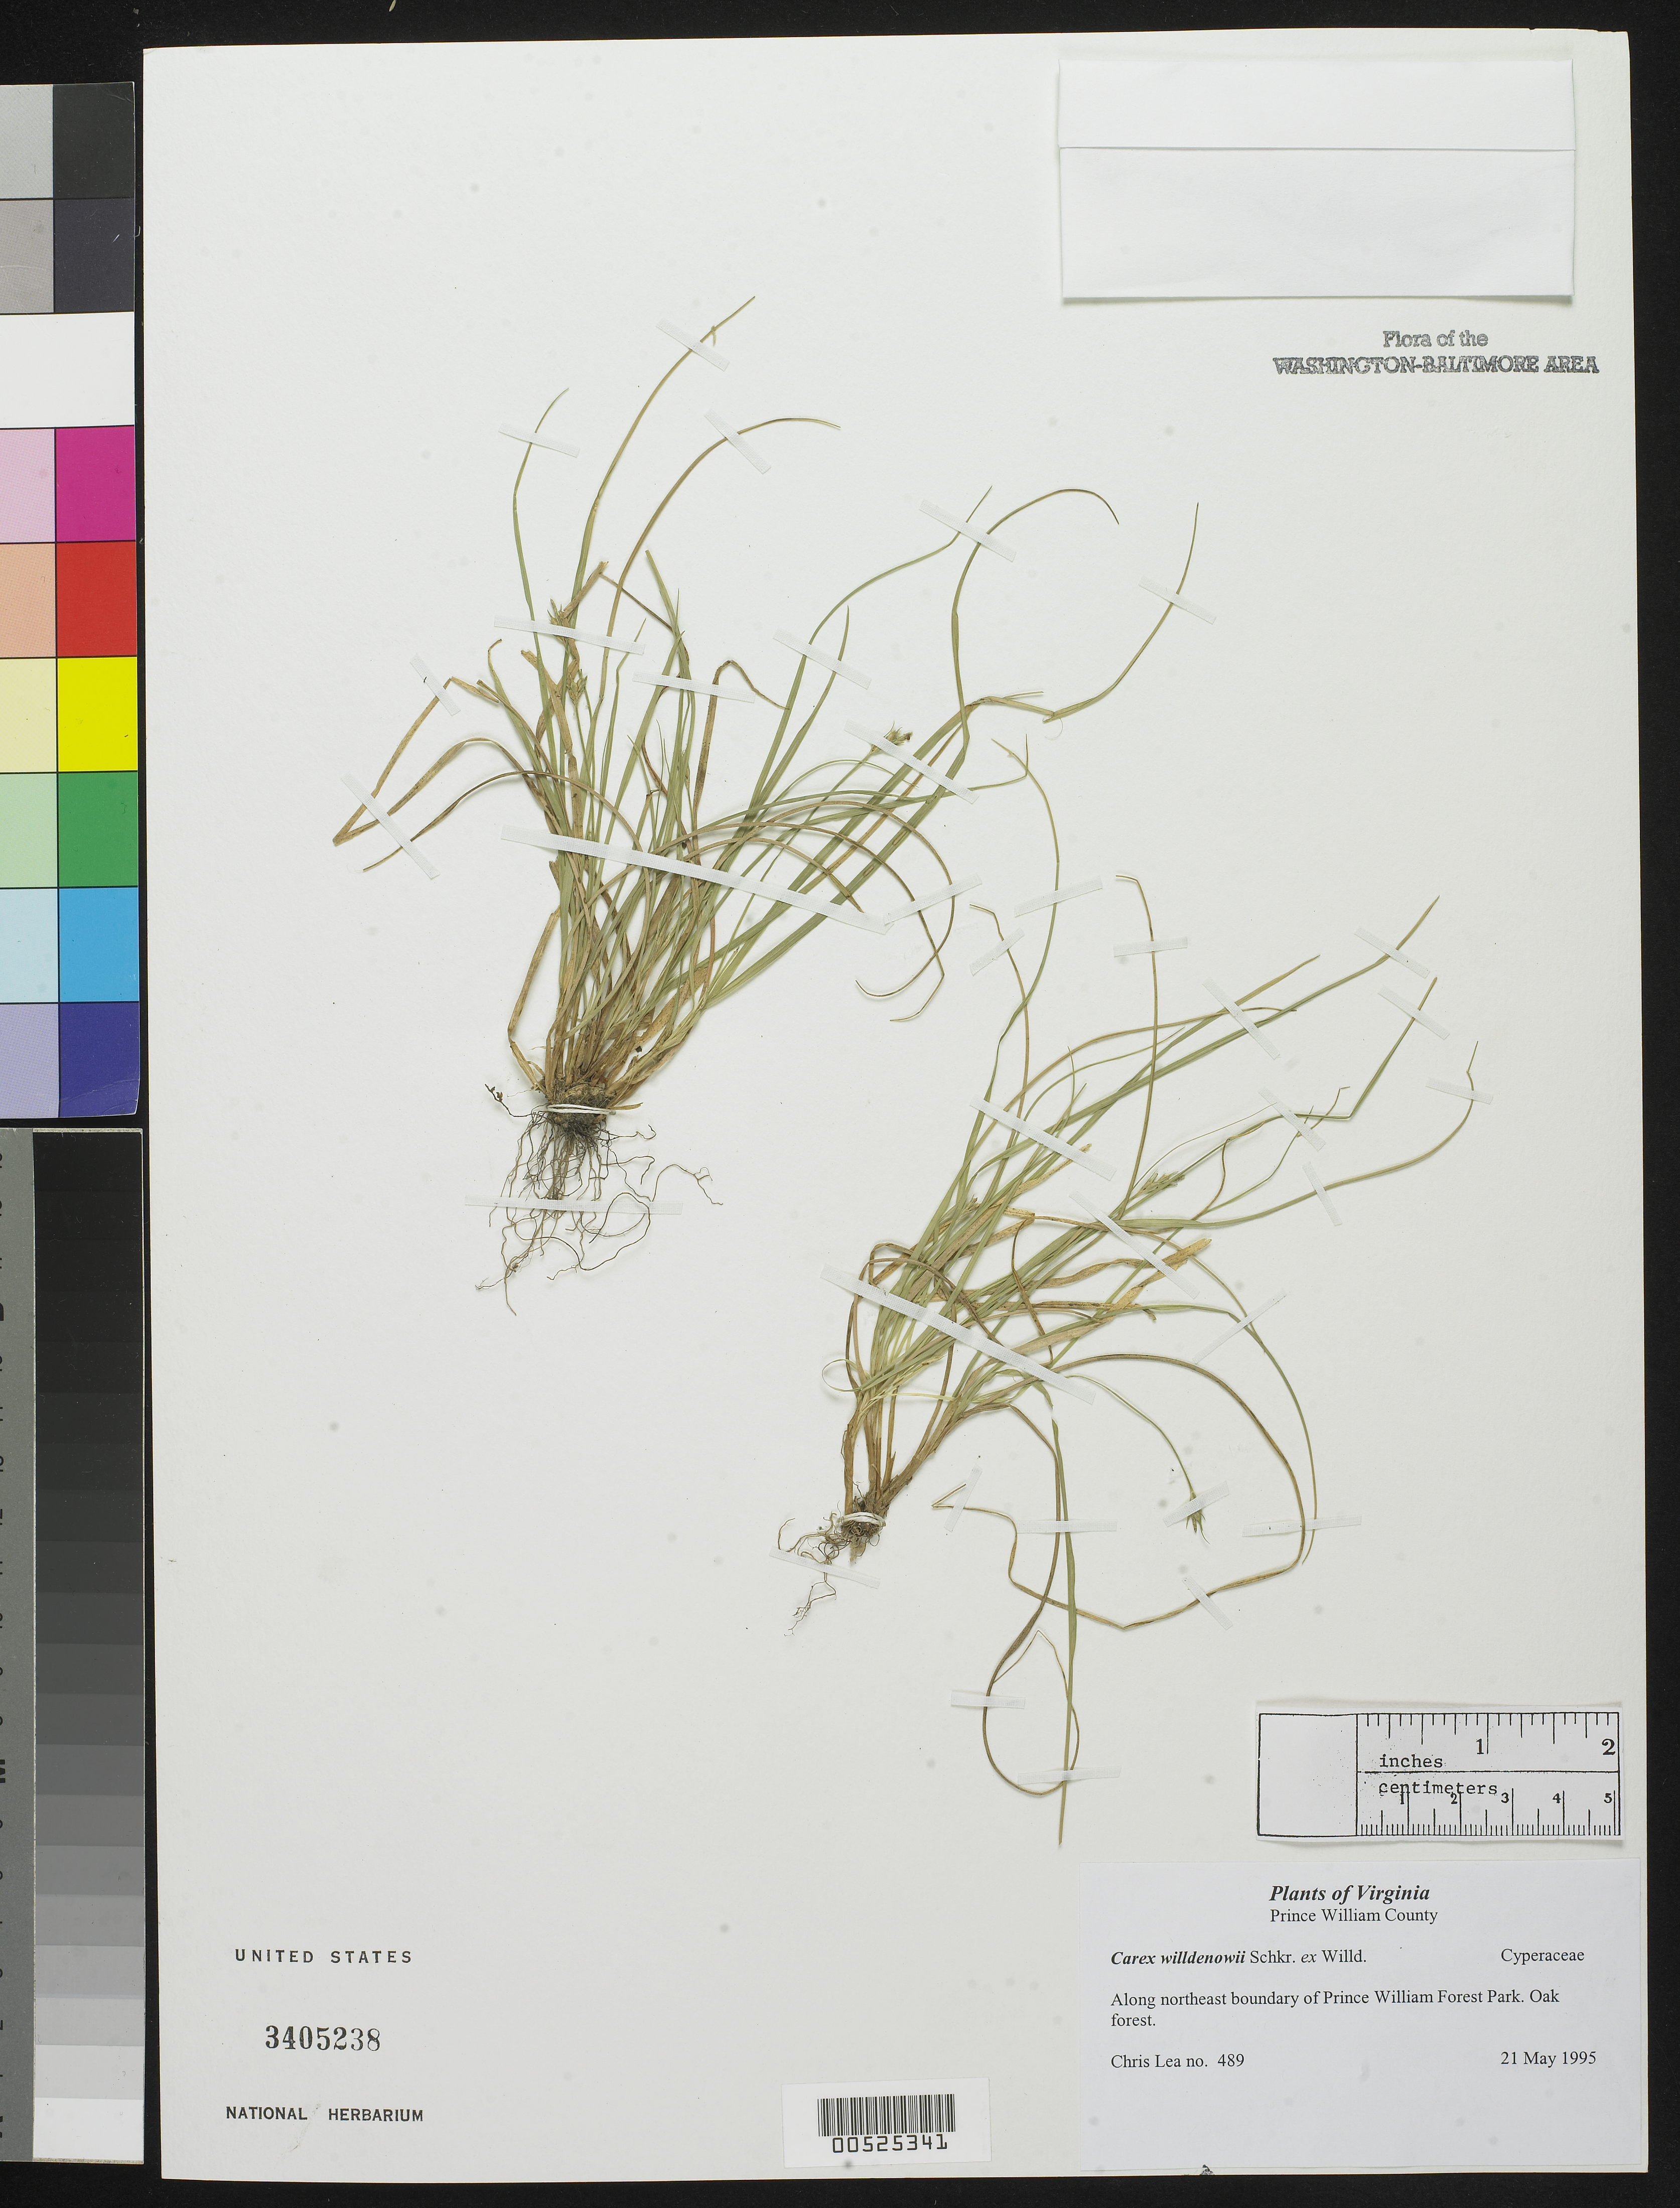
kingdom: Plantae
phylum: Tracheophyta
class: Liliopsida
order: Poales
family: Cyperaceae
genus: Carex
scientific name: Carex willdenowii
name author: Willd.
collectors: C. Lea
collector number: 489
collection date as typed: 21 May 1995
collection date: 1995-05-21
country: United States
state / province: Virginia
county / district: Prince William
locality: Along northeast boundary of Prince William Forest Park.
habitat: Oak forest.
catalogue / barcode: US 3405238